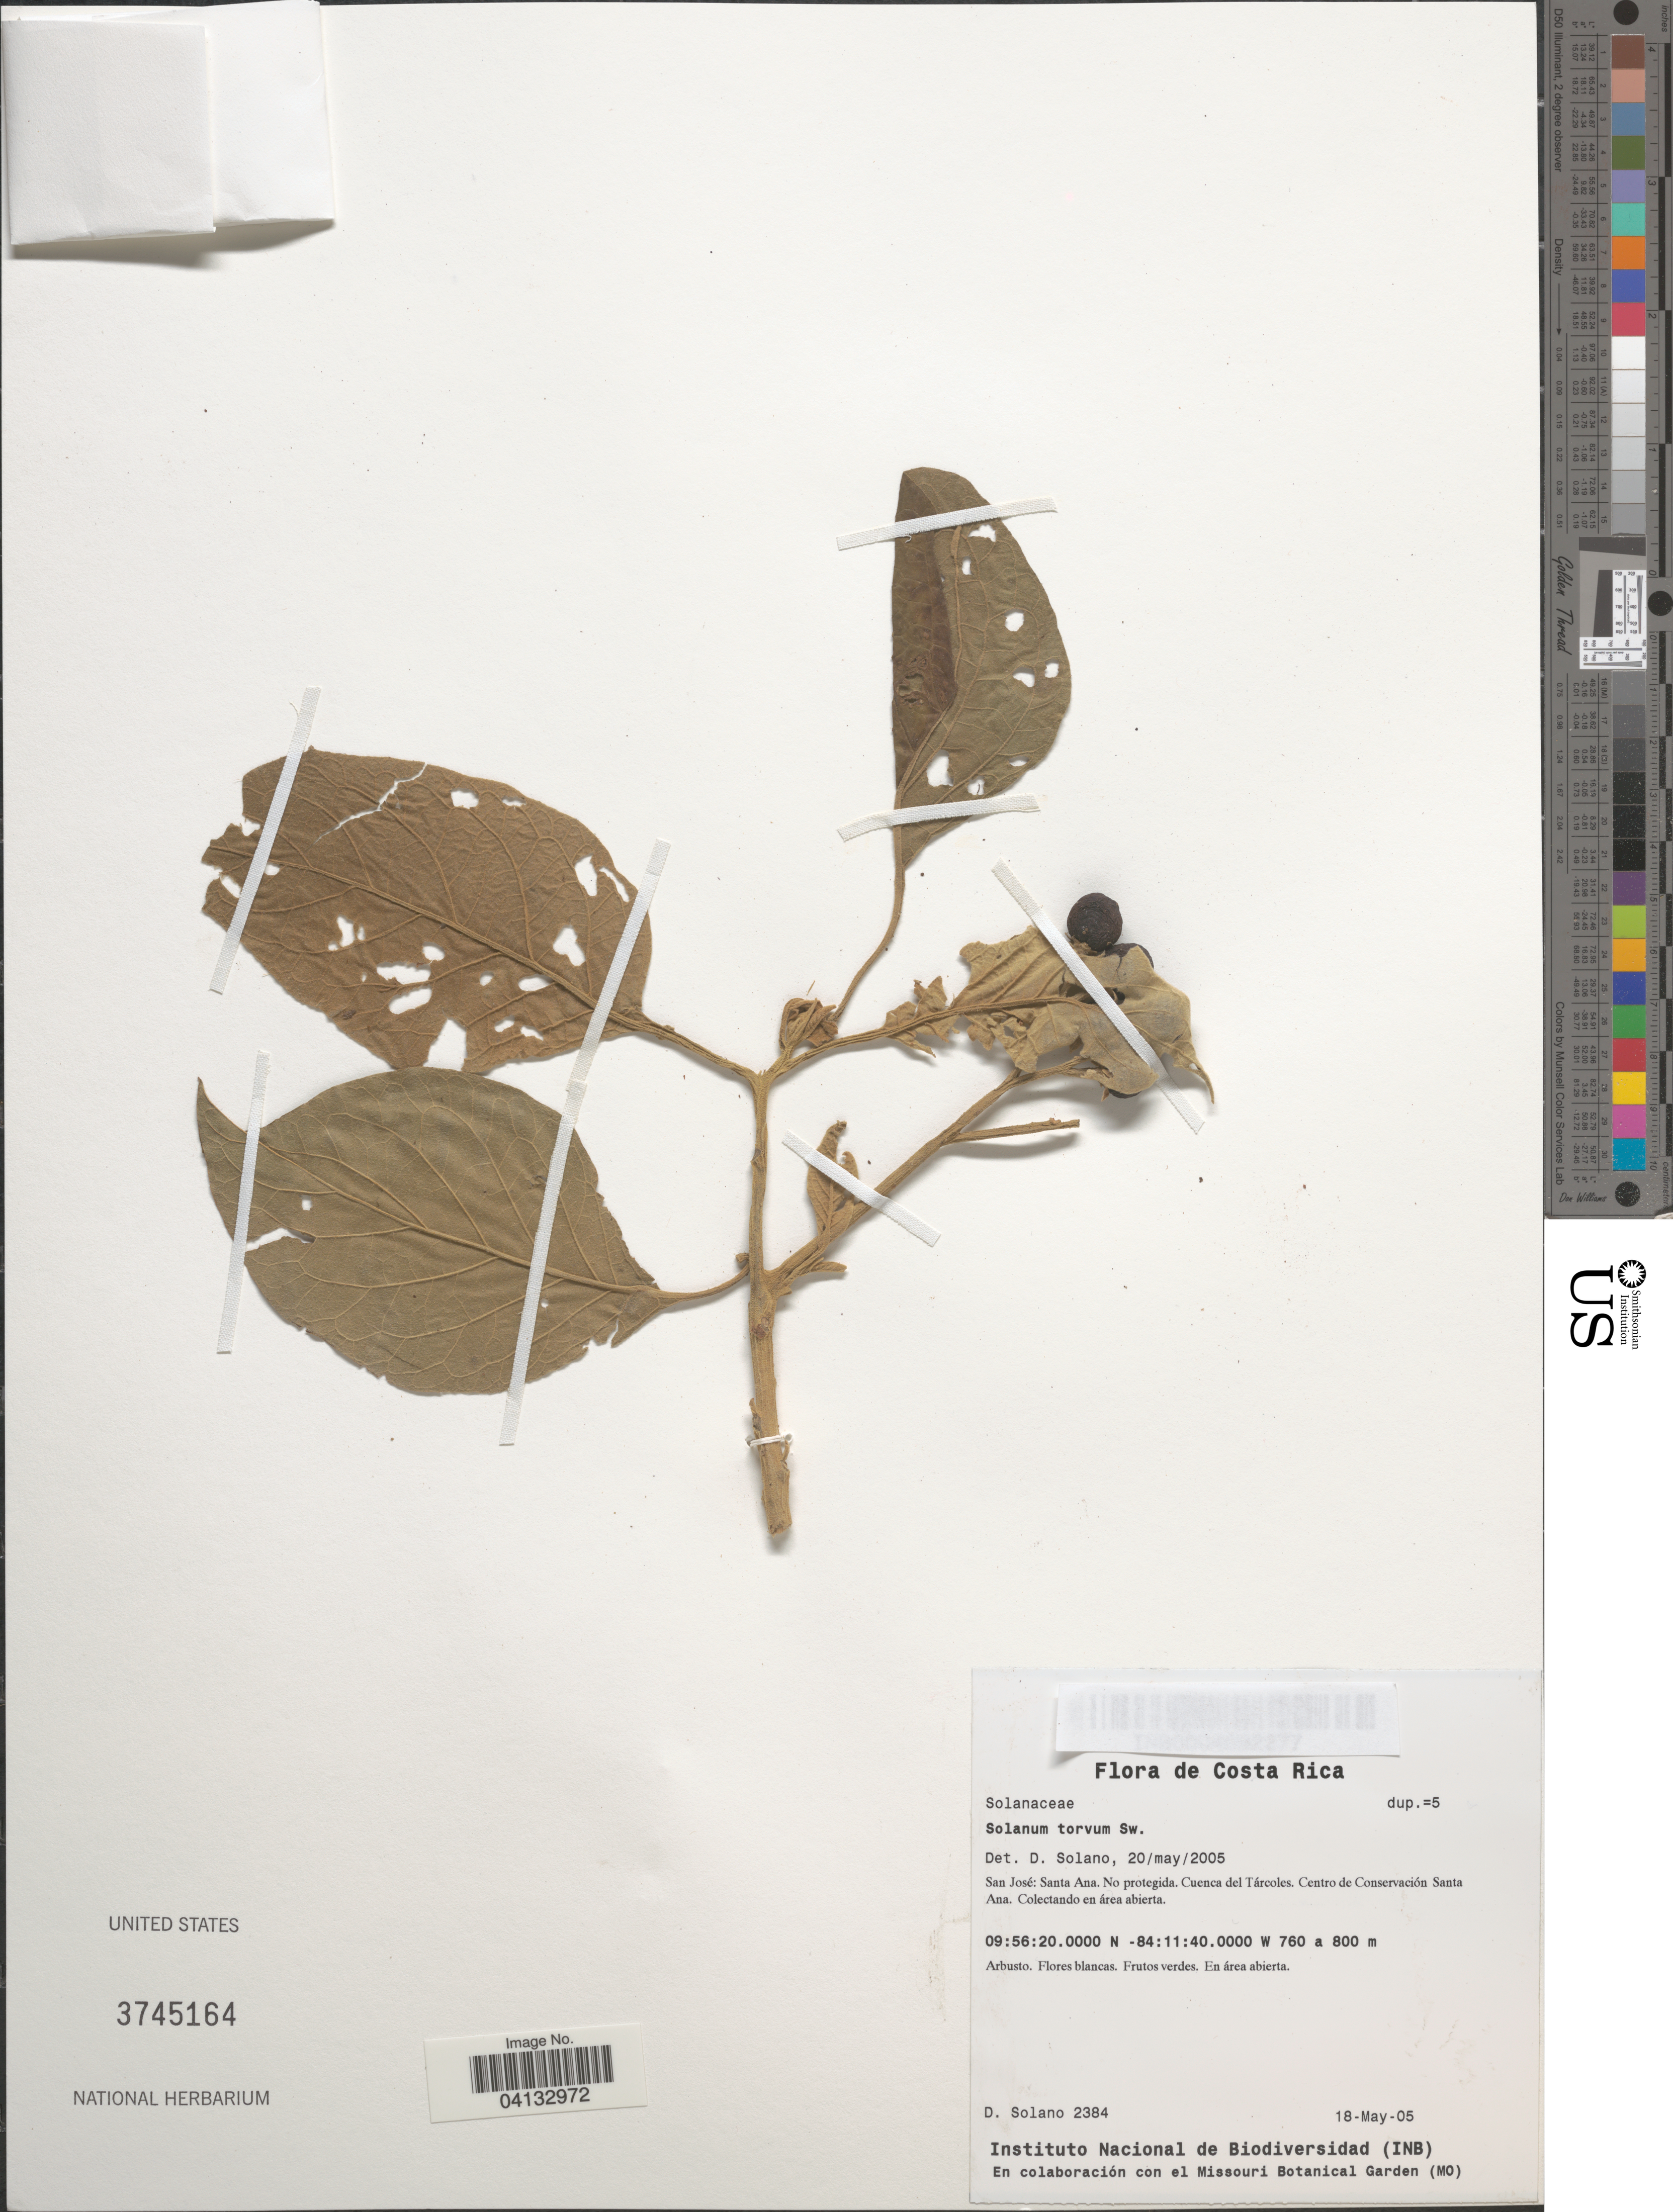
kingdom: Plantae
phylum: Tracheophyta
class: Magnoliopsida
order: Solanales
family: Solanaceae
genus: Solanum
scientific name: Solanum torvum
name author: Sw.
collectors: D. Solano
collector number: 2384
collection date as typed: Transcribed d/m/y: 18/5/5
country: Costa Rica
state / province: San José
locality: Santa Ana. No protegida. Cuenca del Tárcoles. Centro de Conservación Santa Ana.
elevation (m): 760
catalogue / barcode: US 3745164